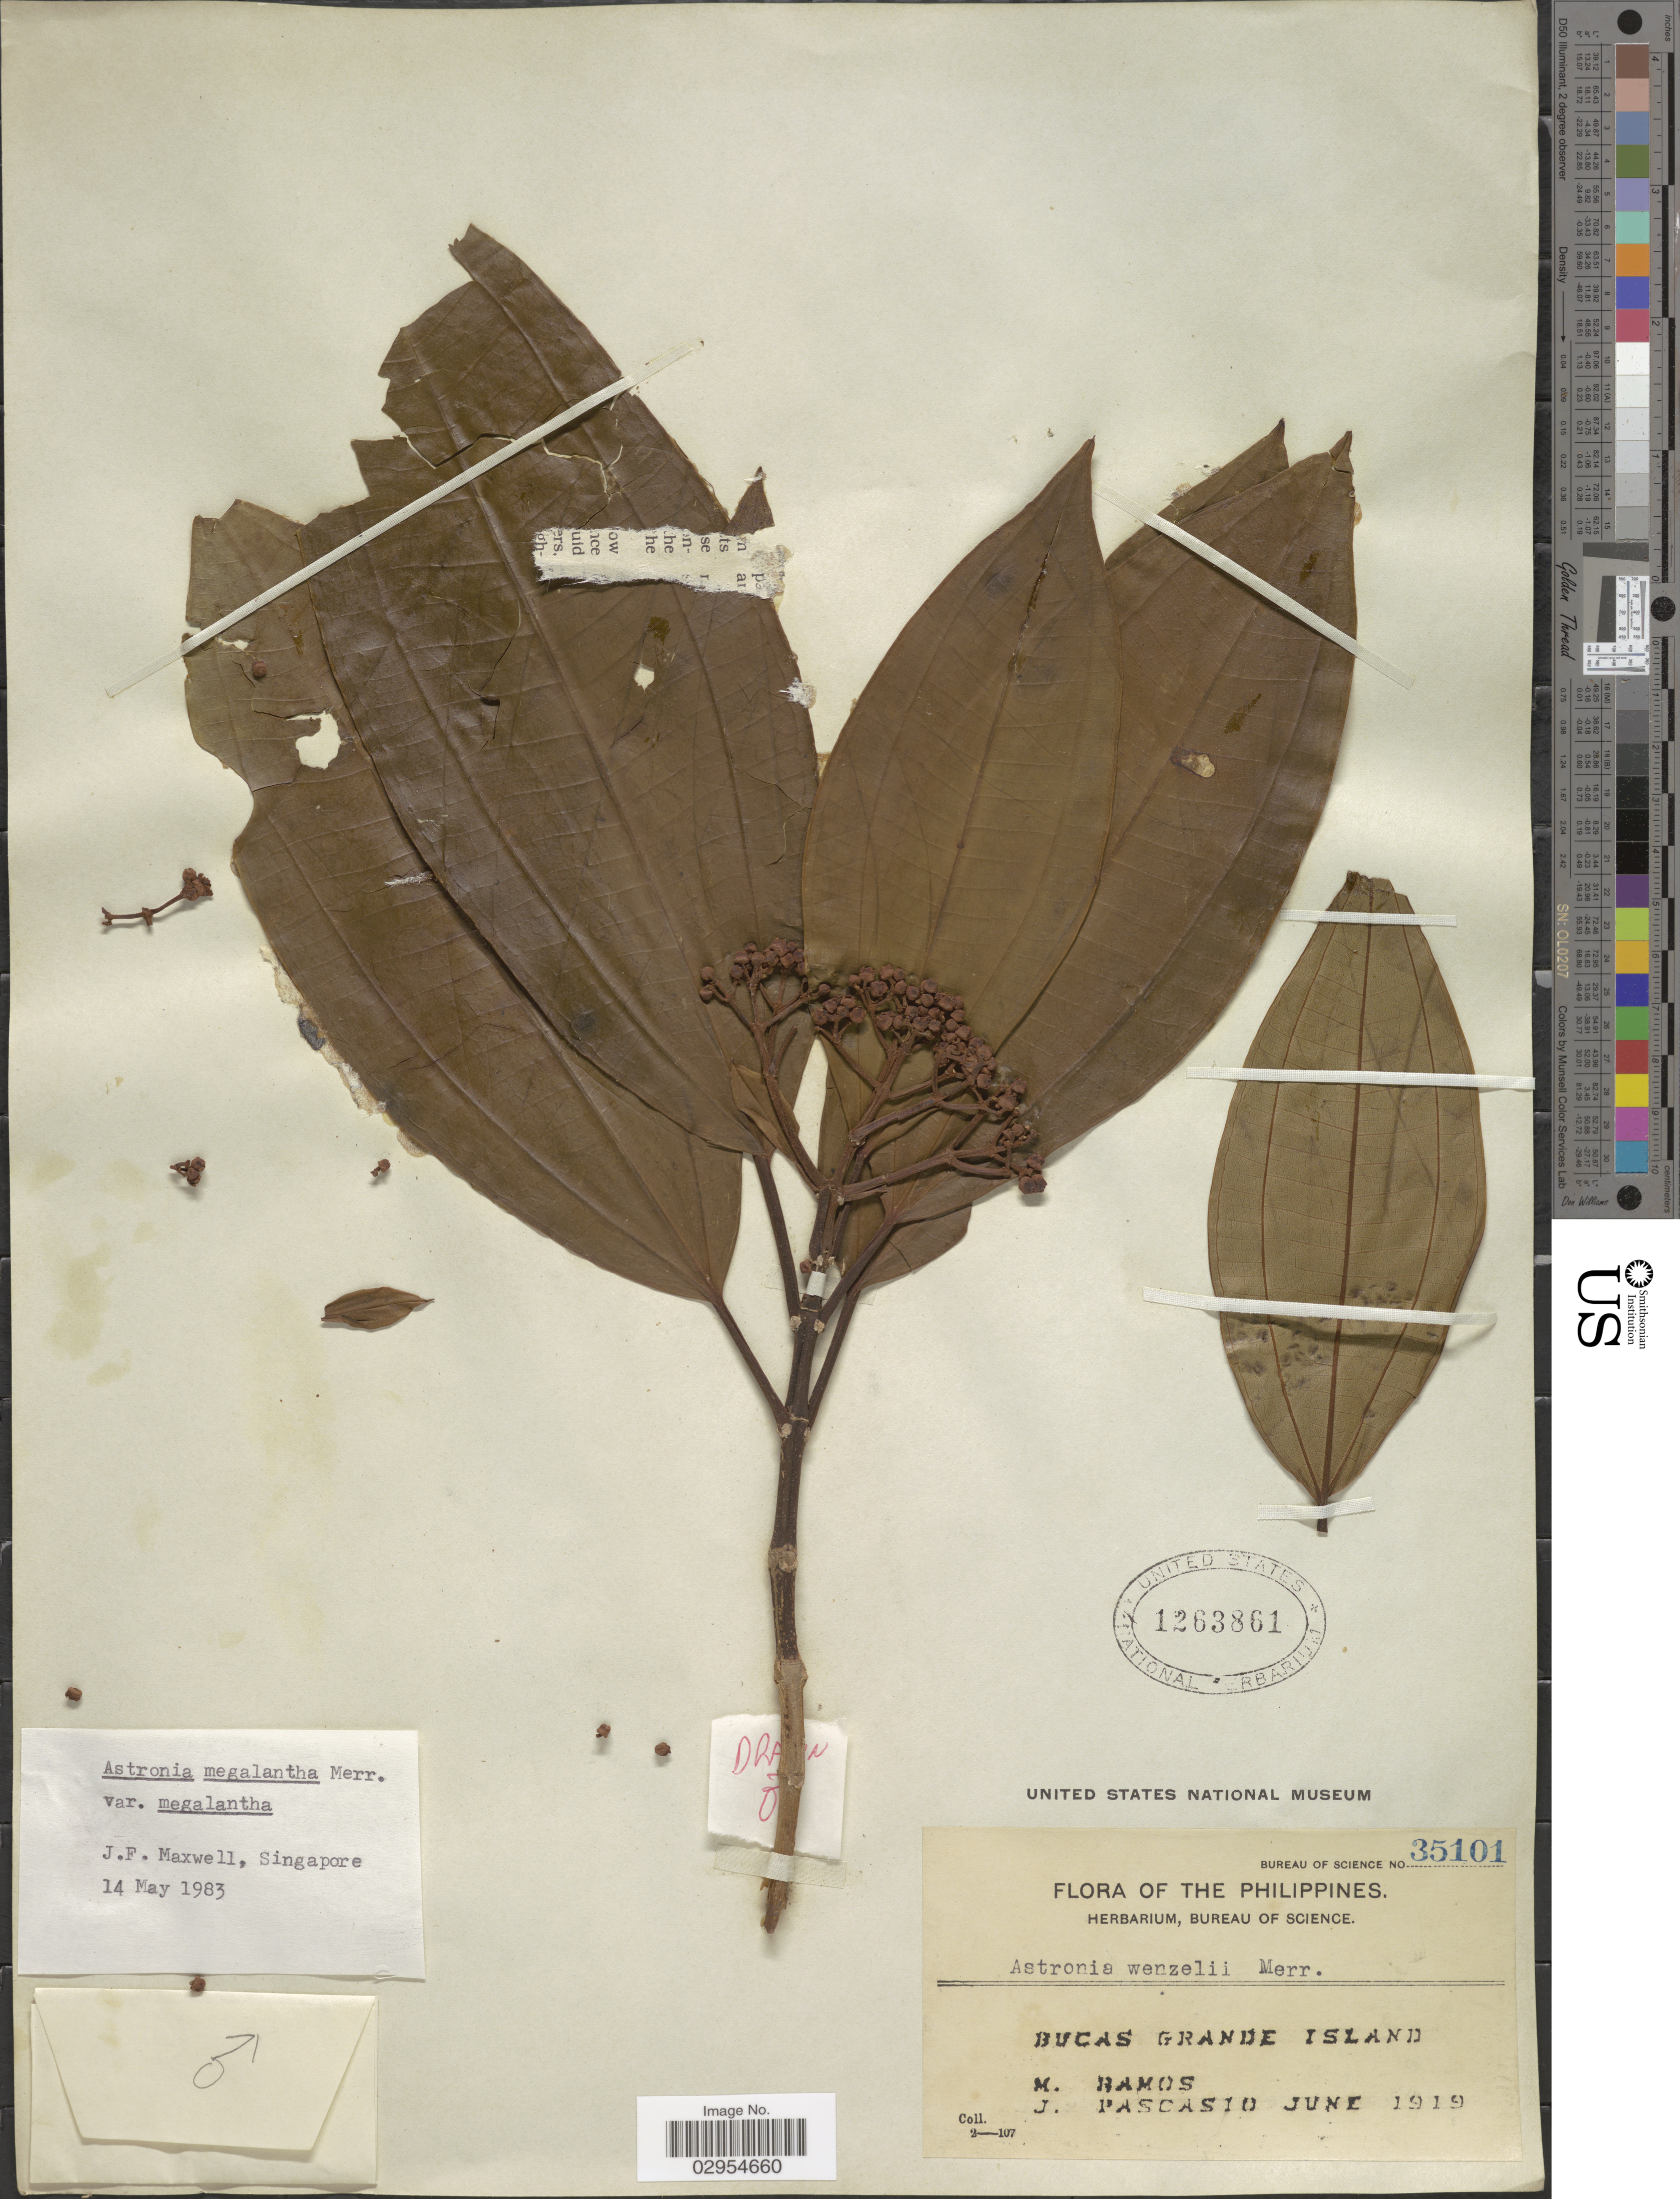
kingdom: Plantae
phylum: Tracheophyta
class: Magnoliopsida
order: Myrtales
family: Melastomataceae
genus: Astronia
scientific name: Astronia megalantha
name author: Merr.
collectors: M. Ramos & J. Pascasio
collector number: Bureau of Science 35101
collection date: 1919-06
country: Philippines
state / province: Caraga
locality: Bucas Grande Island.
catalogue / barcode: US 1263861